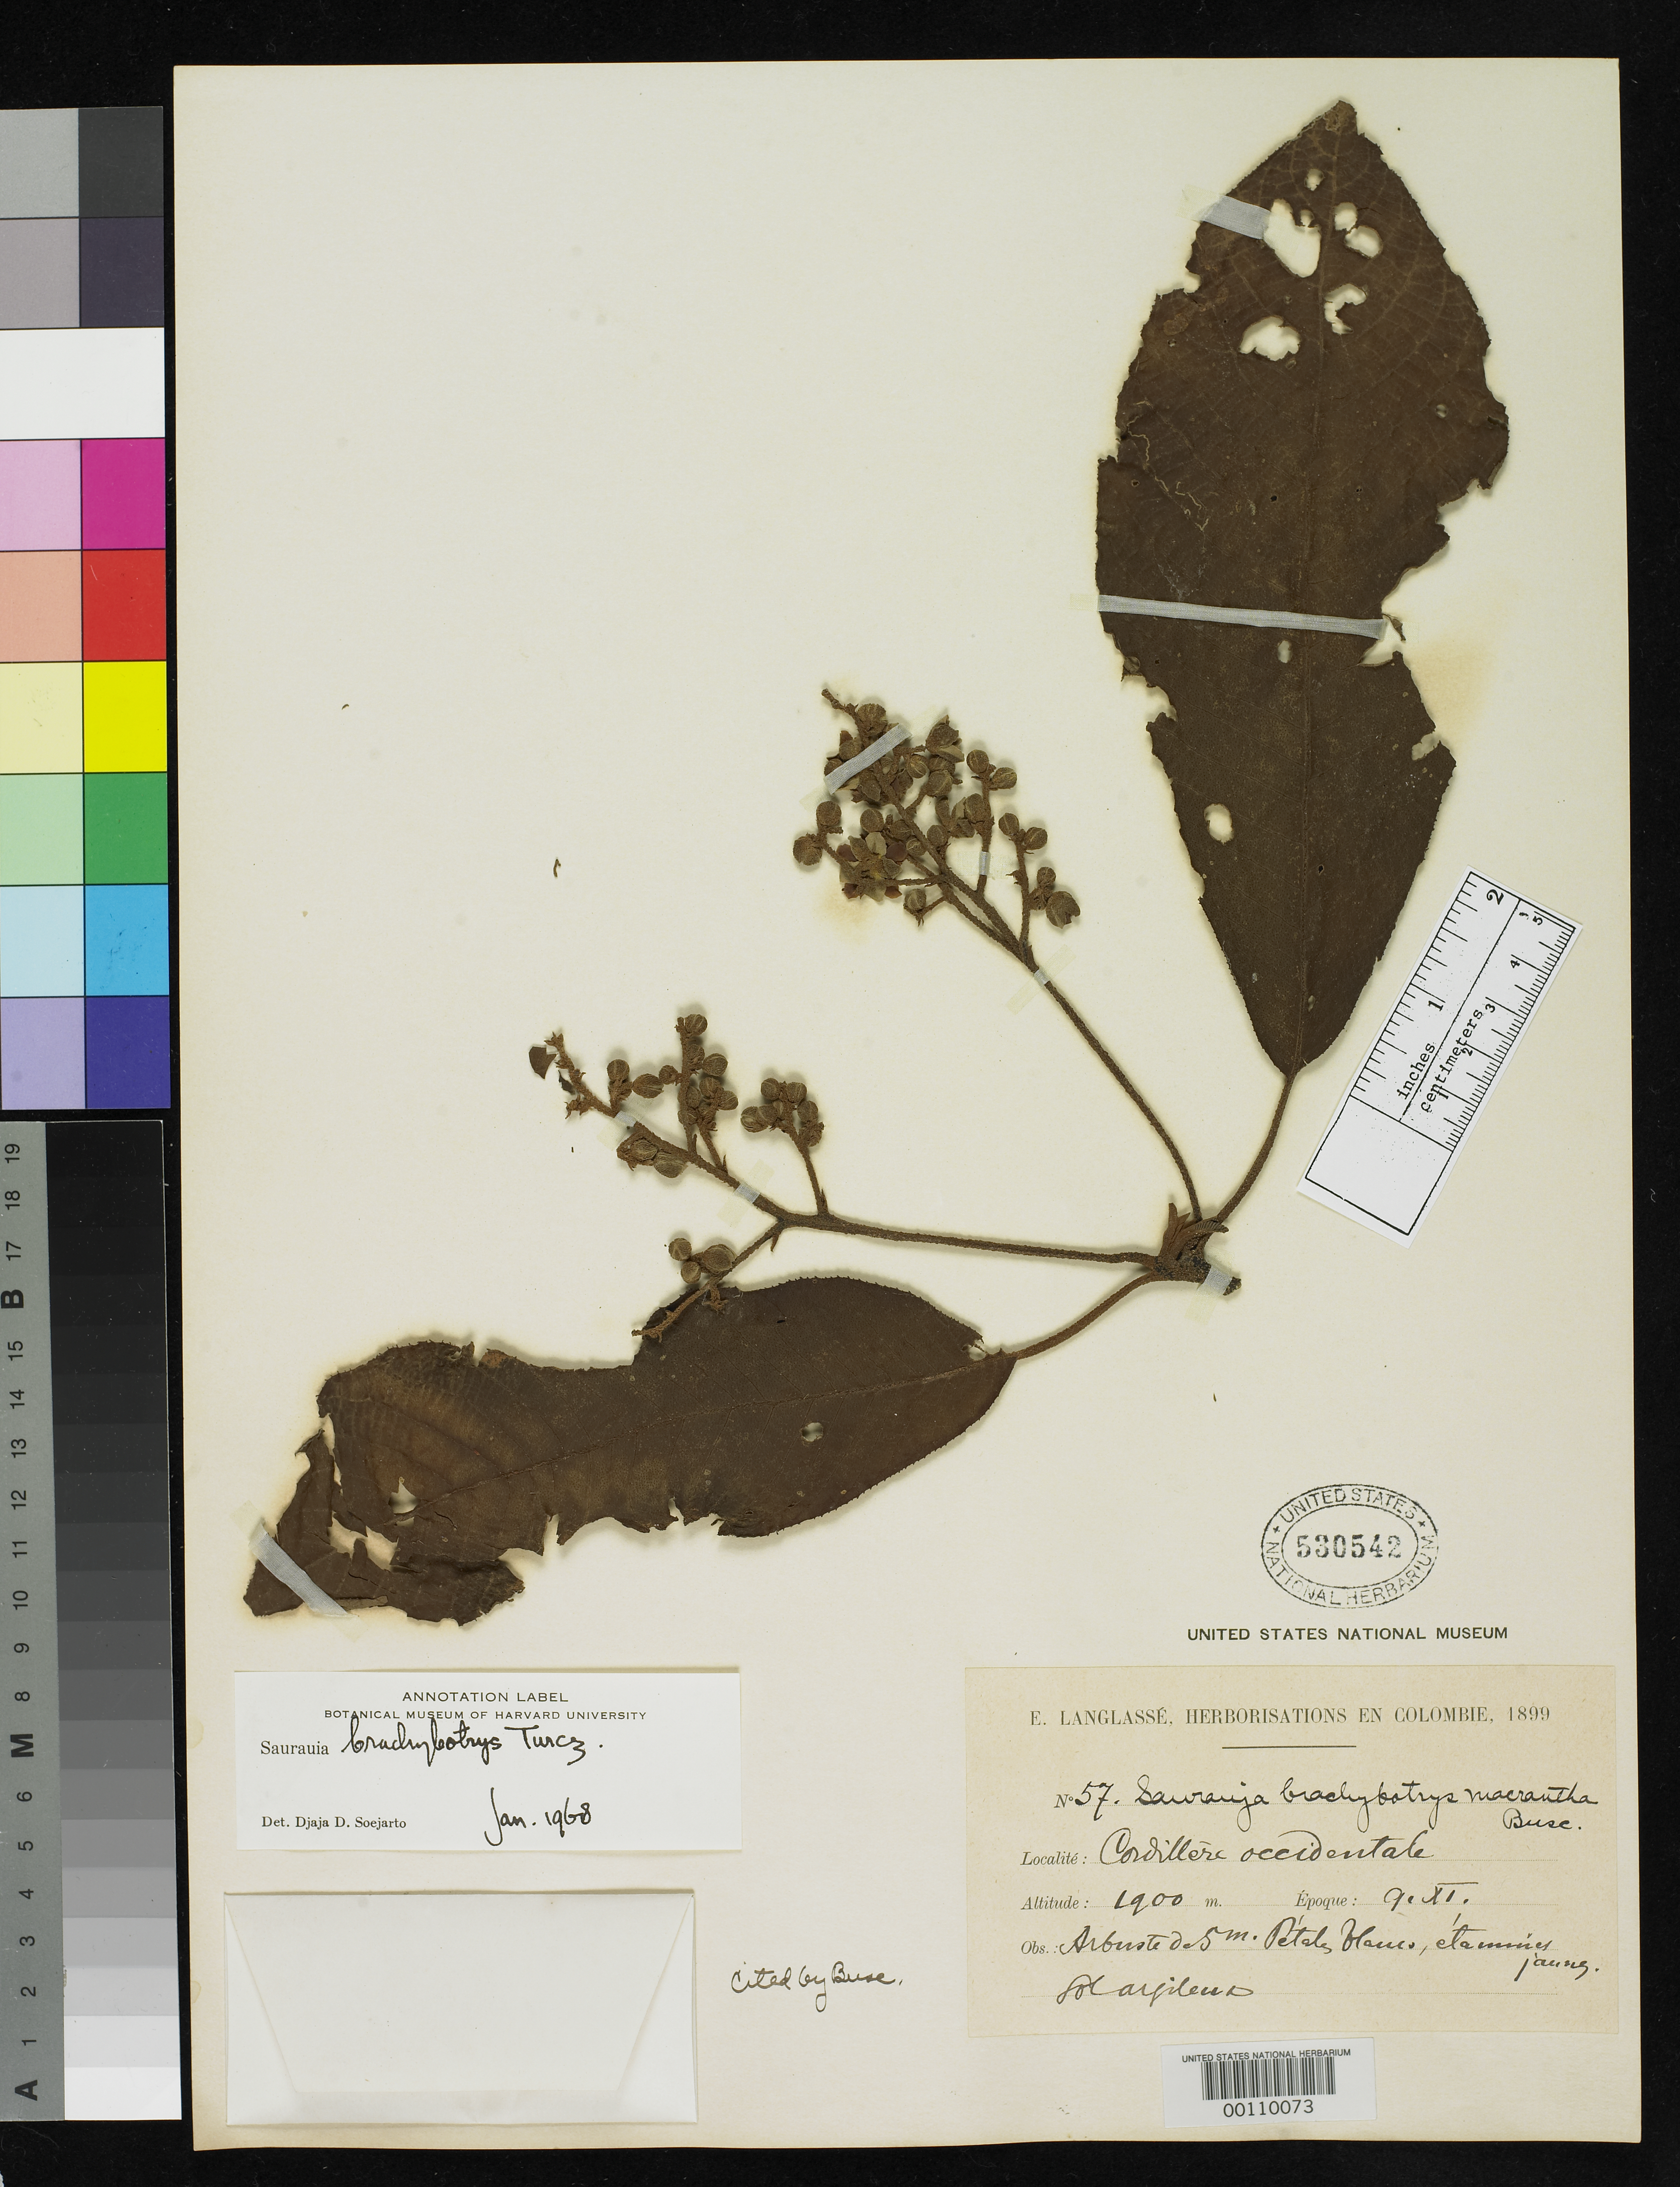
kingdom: Plantae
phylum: Tracheophyta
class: Magnoliopsida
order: Ericales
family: Actinidiaceae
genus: Saurauia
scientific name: Saurauia brachybotrys var. macrantha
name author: Buscal.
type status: Isosyntype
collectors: E. Langlassé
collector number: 57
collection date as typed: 09 Nov 1899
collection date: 1899-11-09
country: Colombia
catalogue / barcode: US 530542